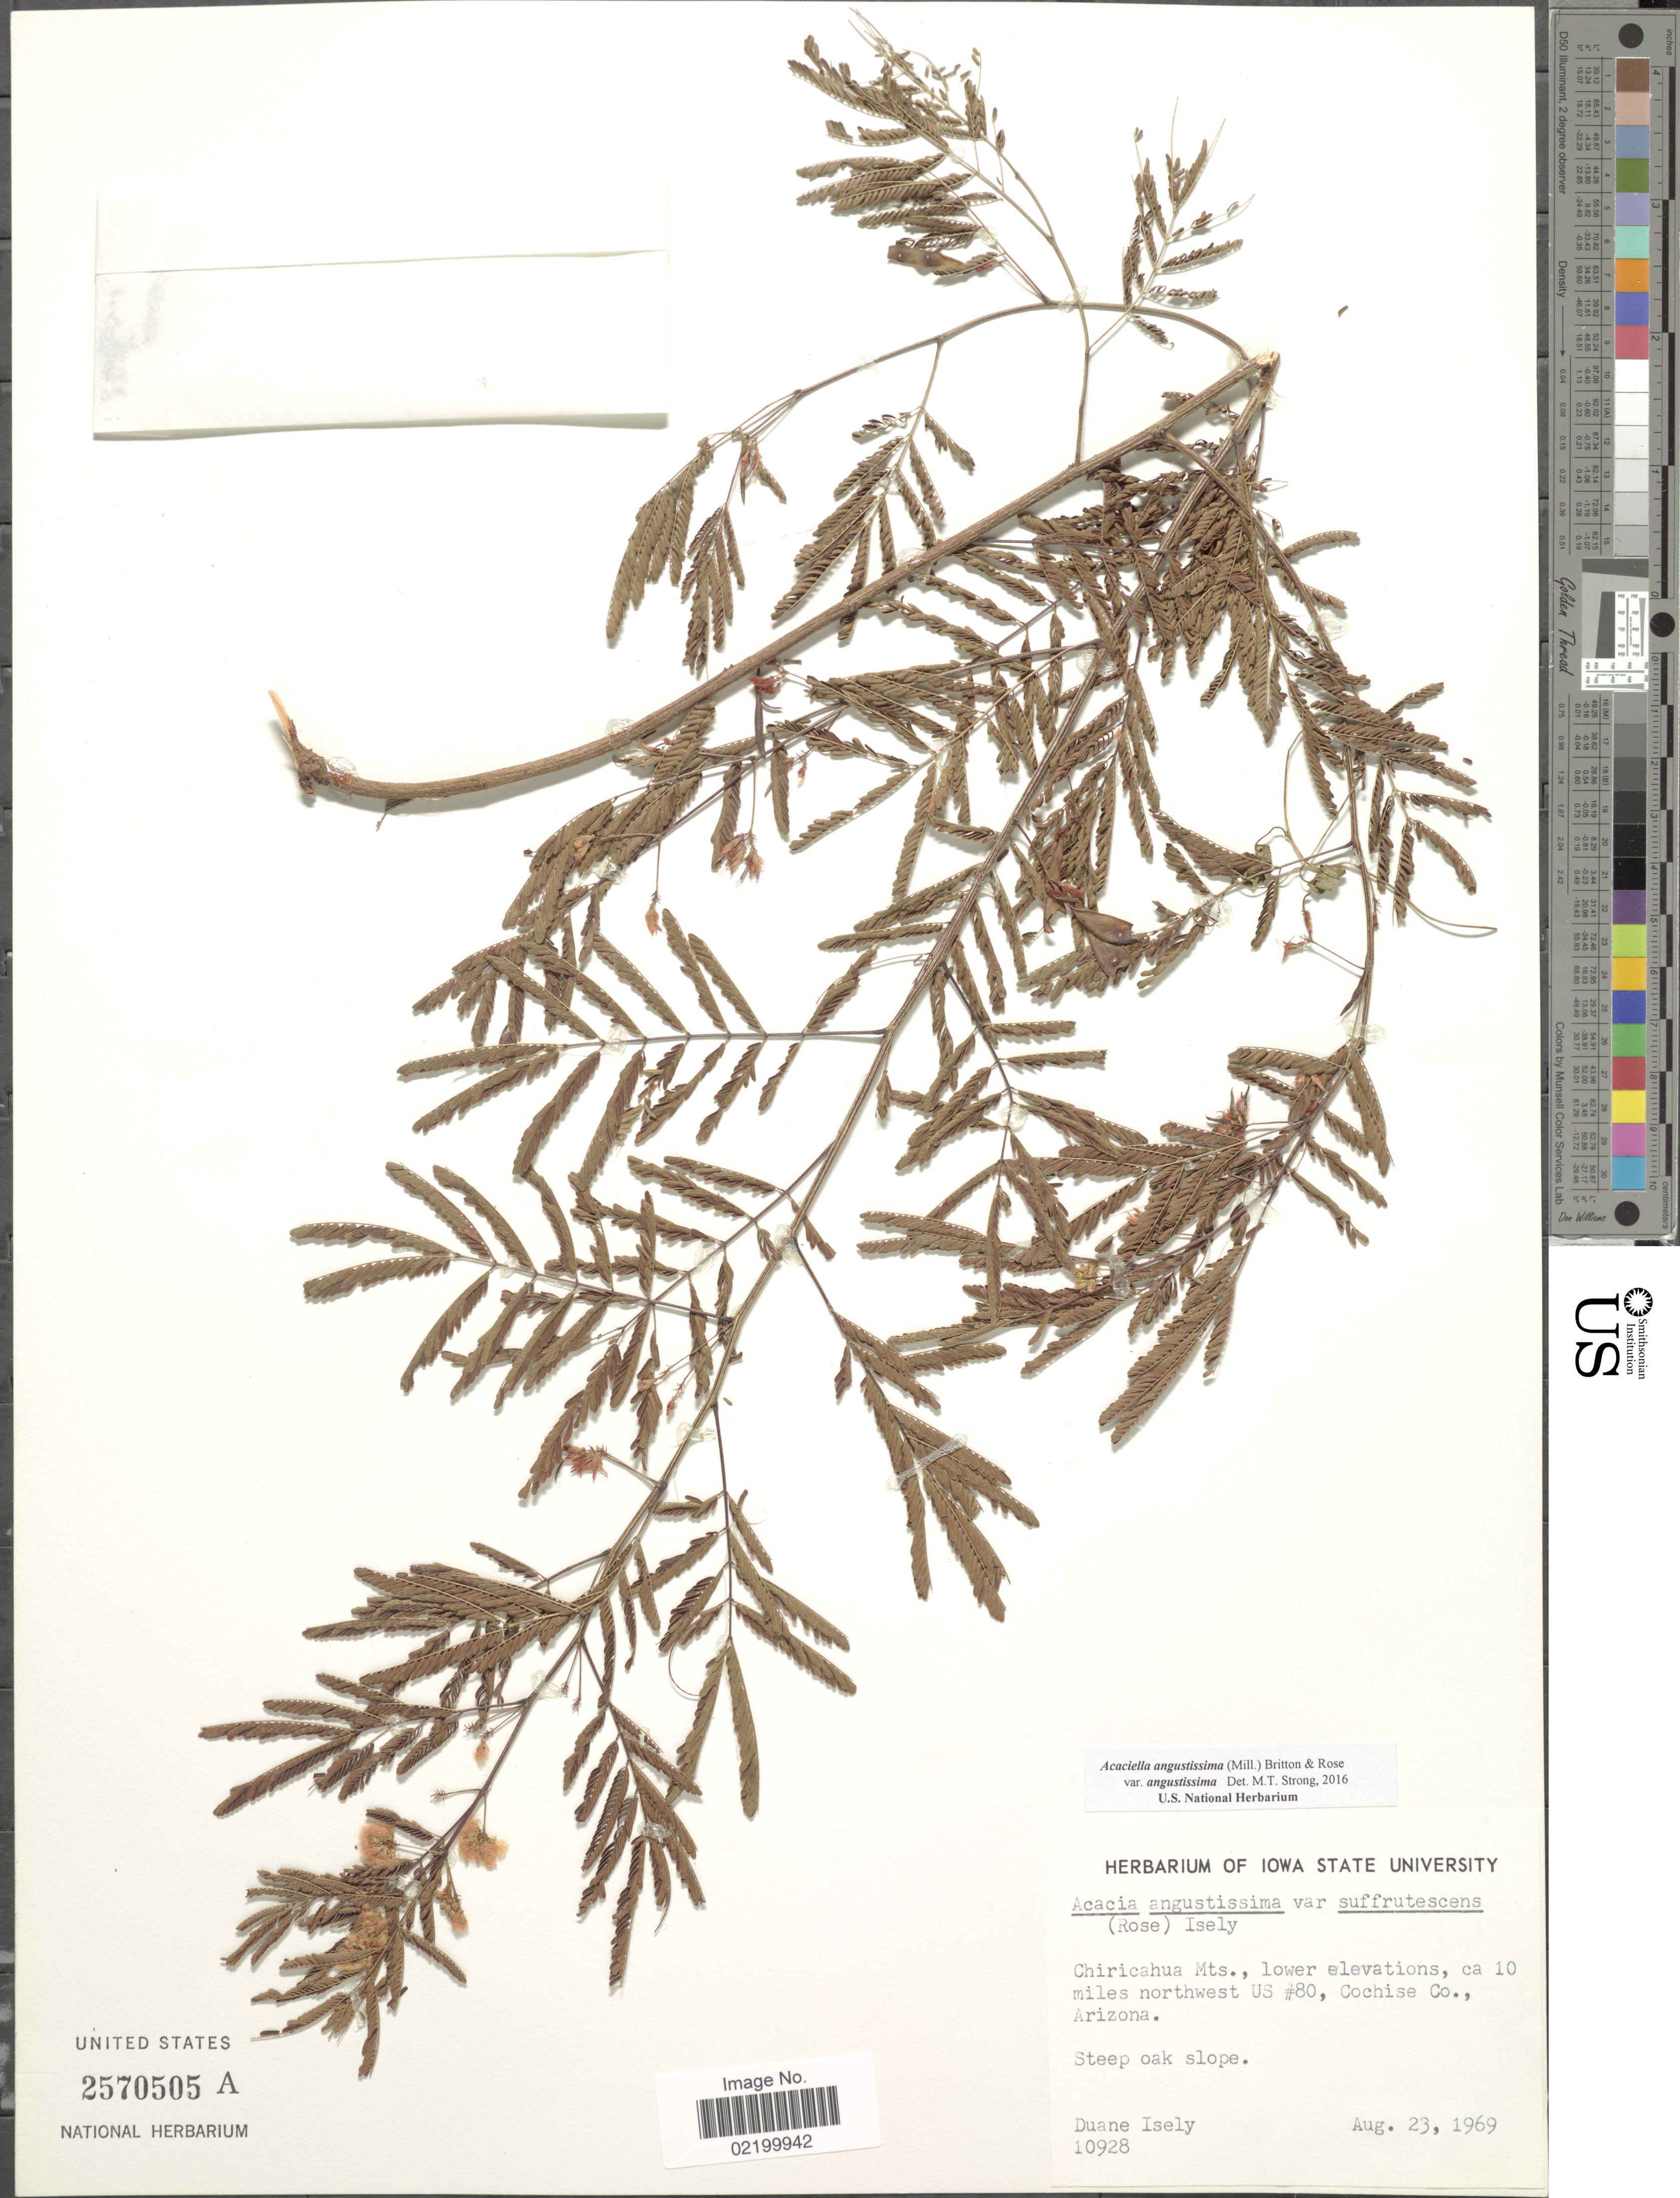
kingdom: Plantae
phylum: Tracheophyta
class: Magnoliopsida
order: Fabales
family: Fabaceae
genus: Acaciella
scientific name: Acaciella angustissima var. angustissima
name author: (Mill.) Britton & Rose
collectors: D. Isely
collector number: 10928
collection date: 1969-08-23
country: United States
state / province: Arizona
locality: Chiricahua Mts., lower elevations, ca 10 miles northwest US #80, Cochise Co.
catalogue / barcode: US 2570505A